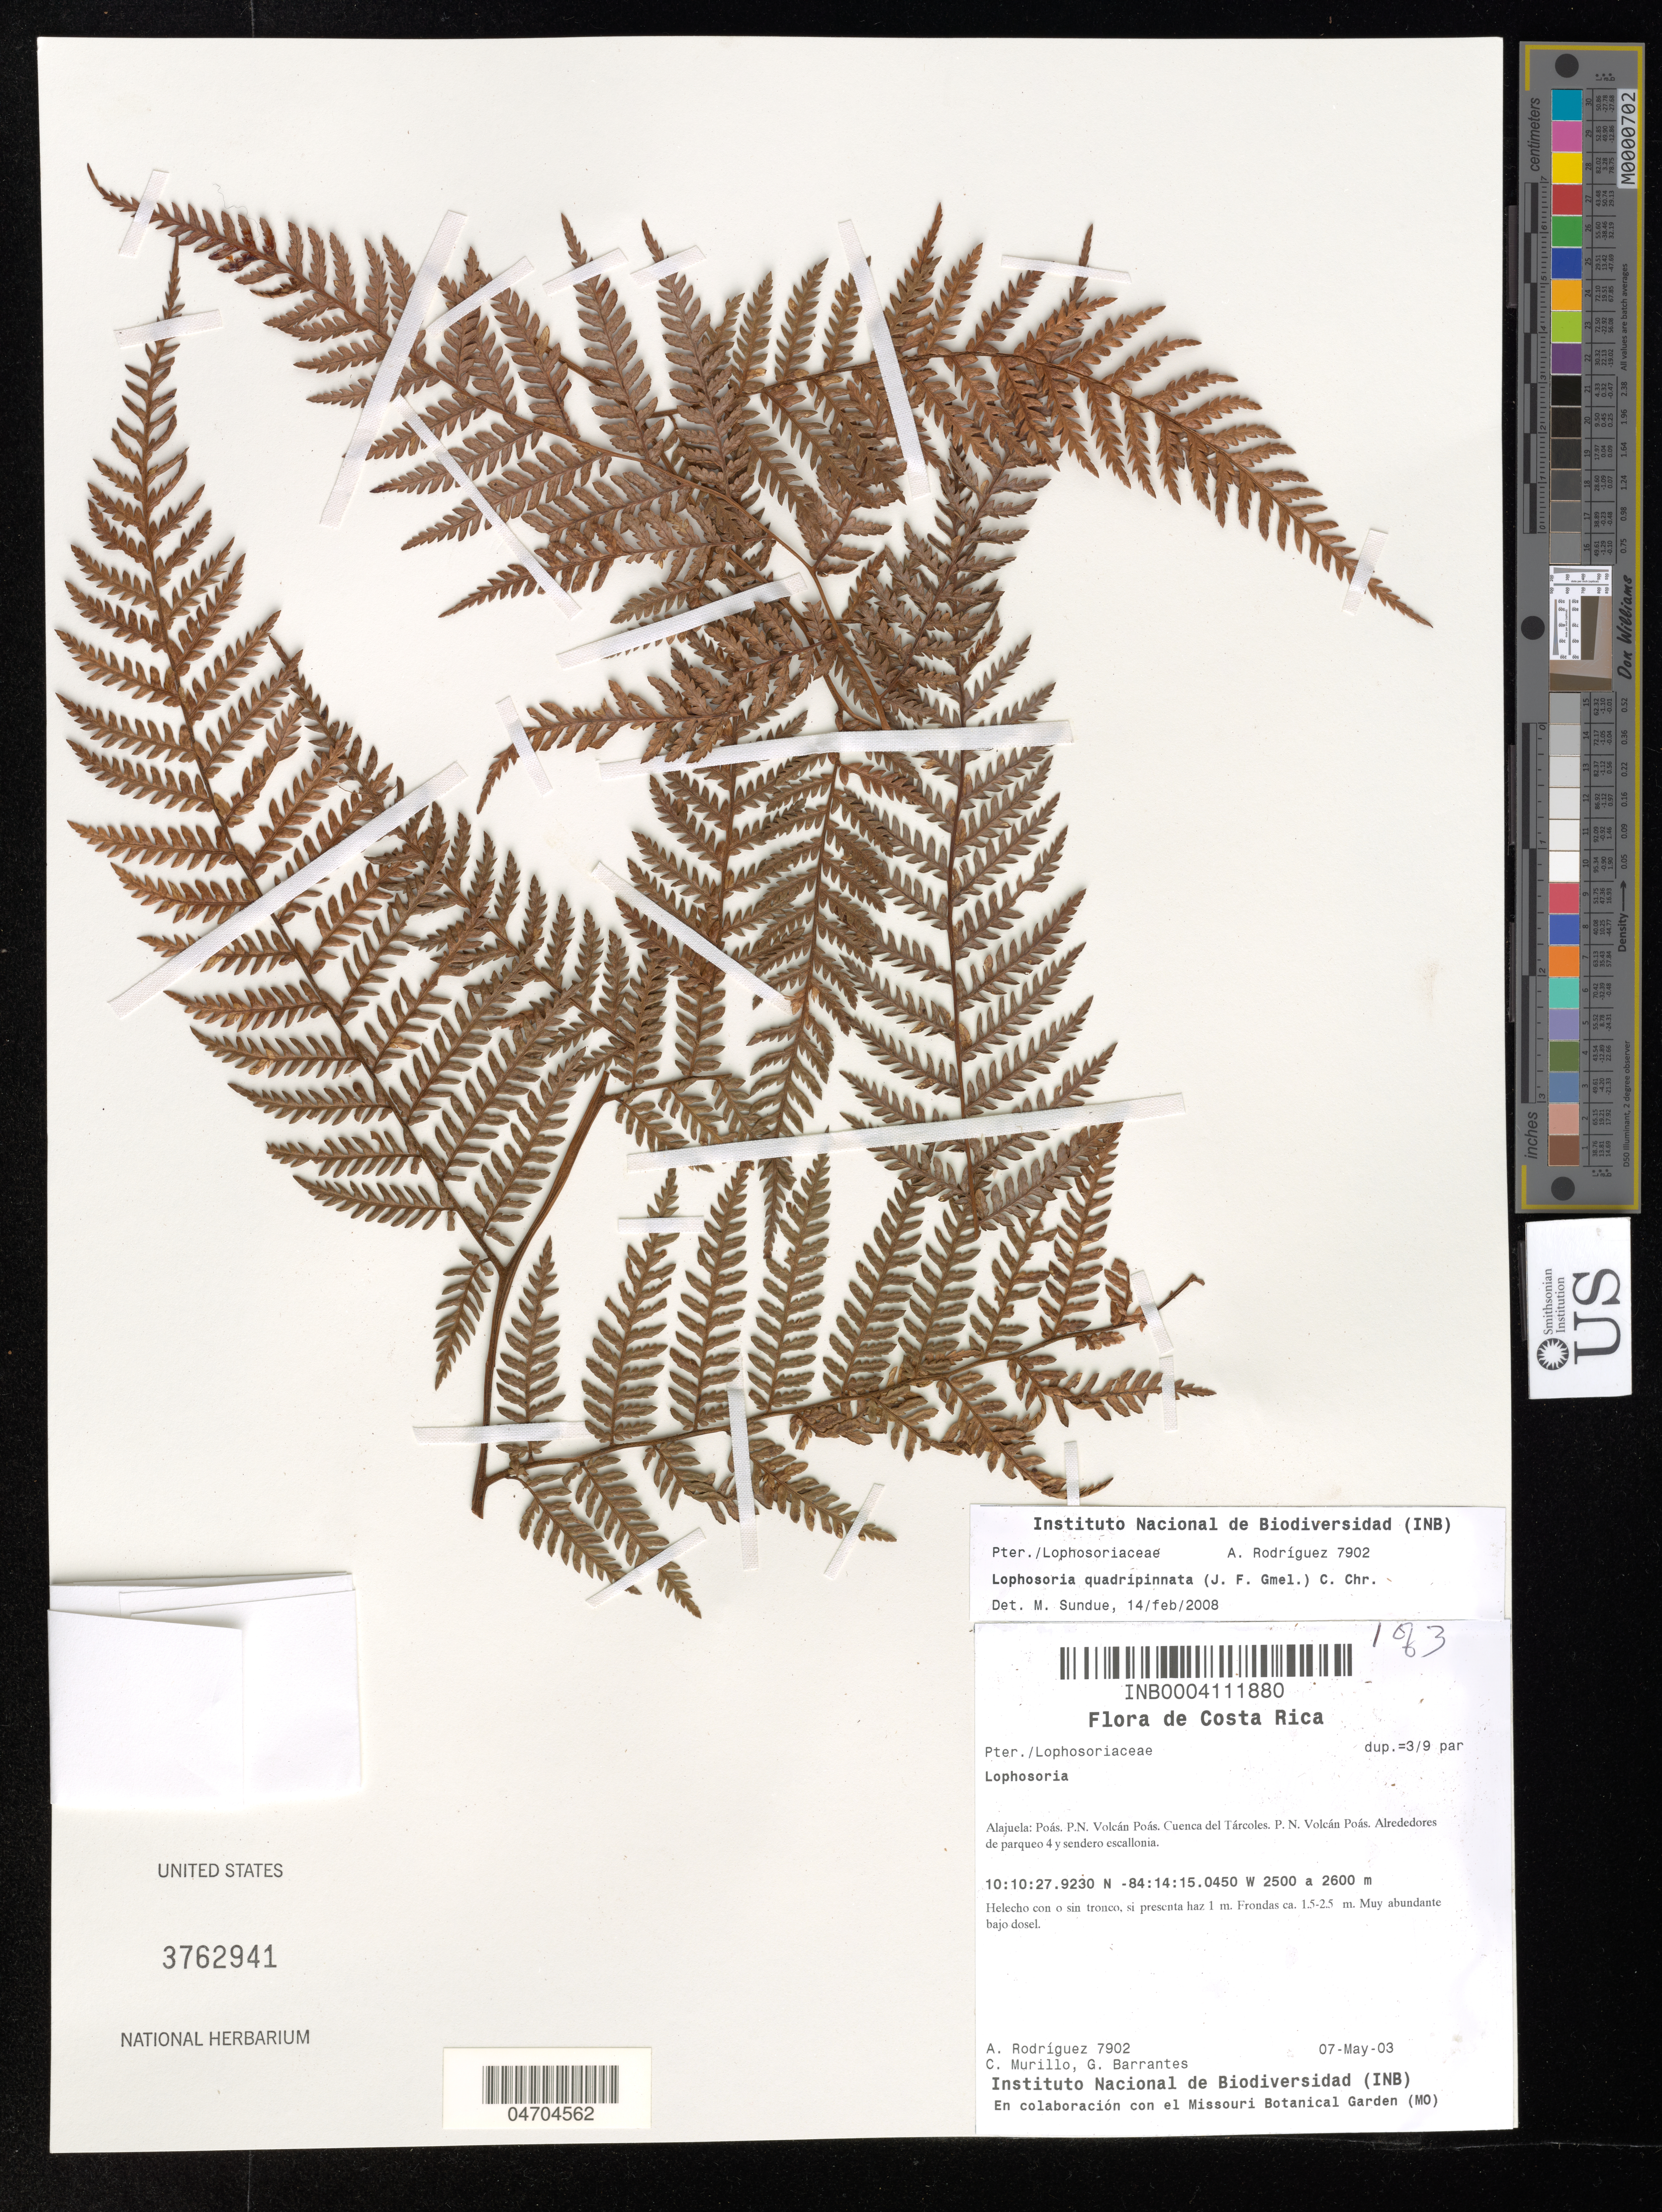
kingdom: Plantae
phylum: Tracheophyta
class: Polypodiopsida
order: Cyatheales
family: Dicksoniaceae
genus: Lophosoria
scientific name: Lophosoria quadripinnata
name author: (J.F. Gmel.) C. Chr.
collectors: A. Rodríguez, C. Murillo & G. Barrantes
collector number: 7902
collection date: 2003-05-07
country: Costa Rica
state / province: Alajuela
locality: Poás. P.N. Volcán Poás. Cuenca del Tárcoles. P.N. Volcán Poás. Alrededores de parqueo 4 y sendero escallonia.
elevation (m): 2500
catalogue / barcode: US 3762941